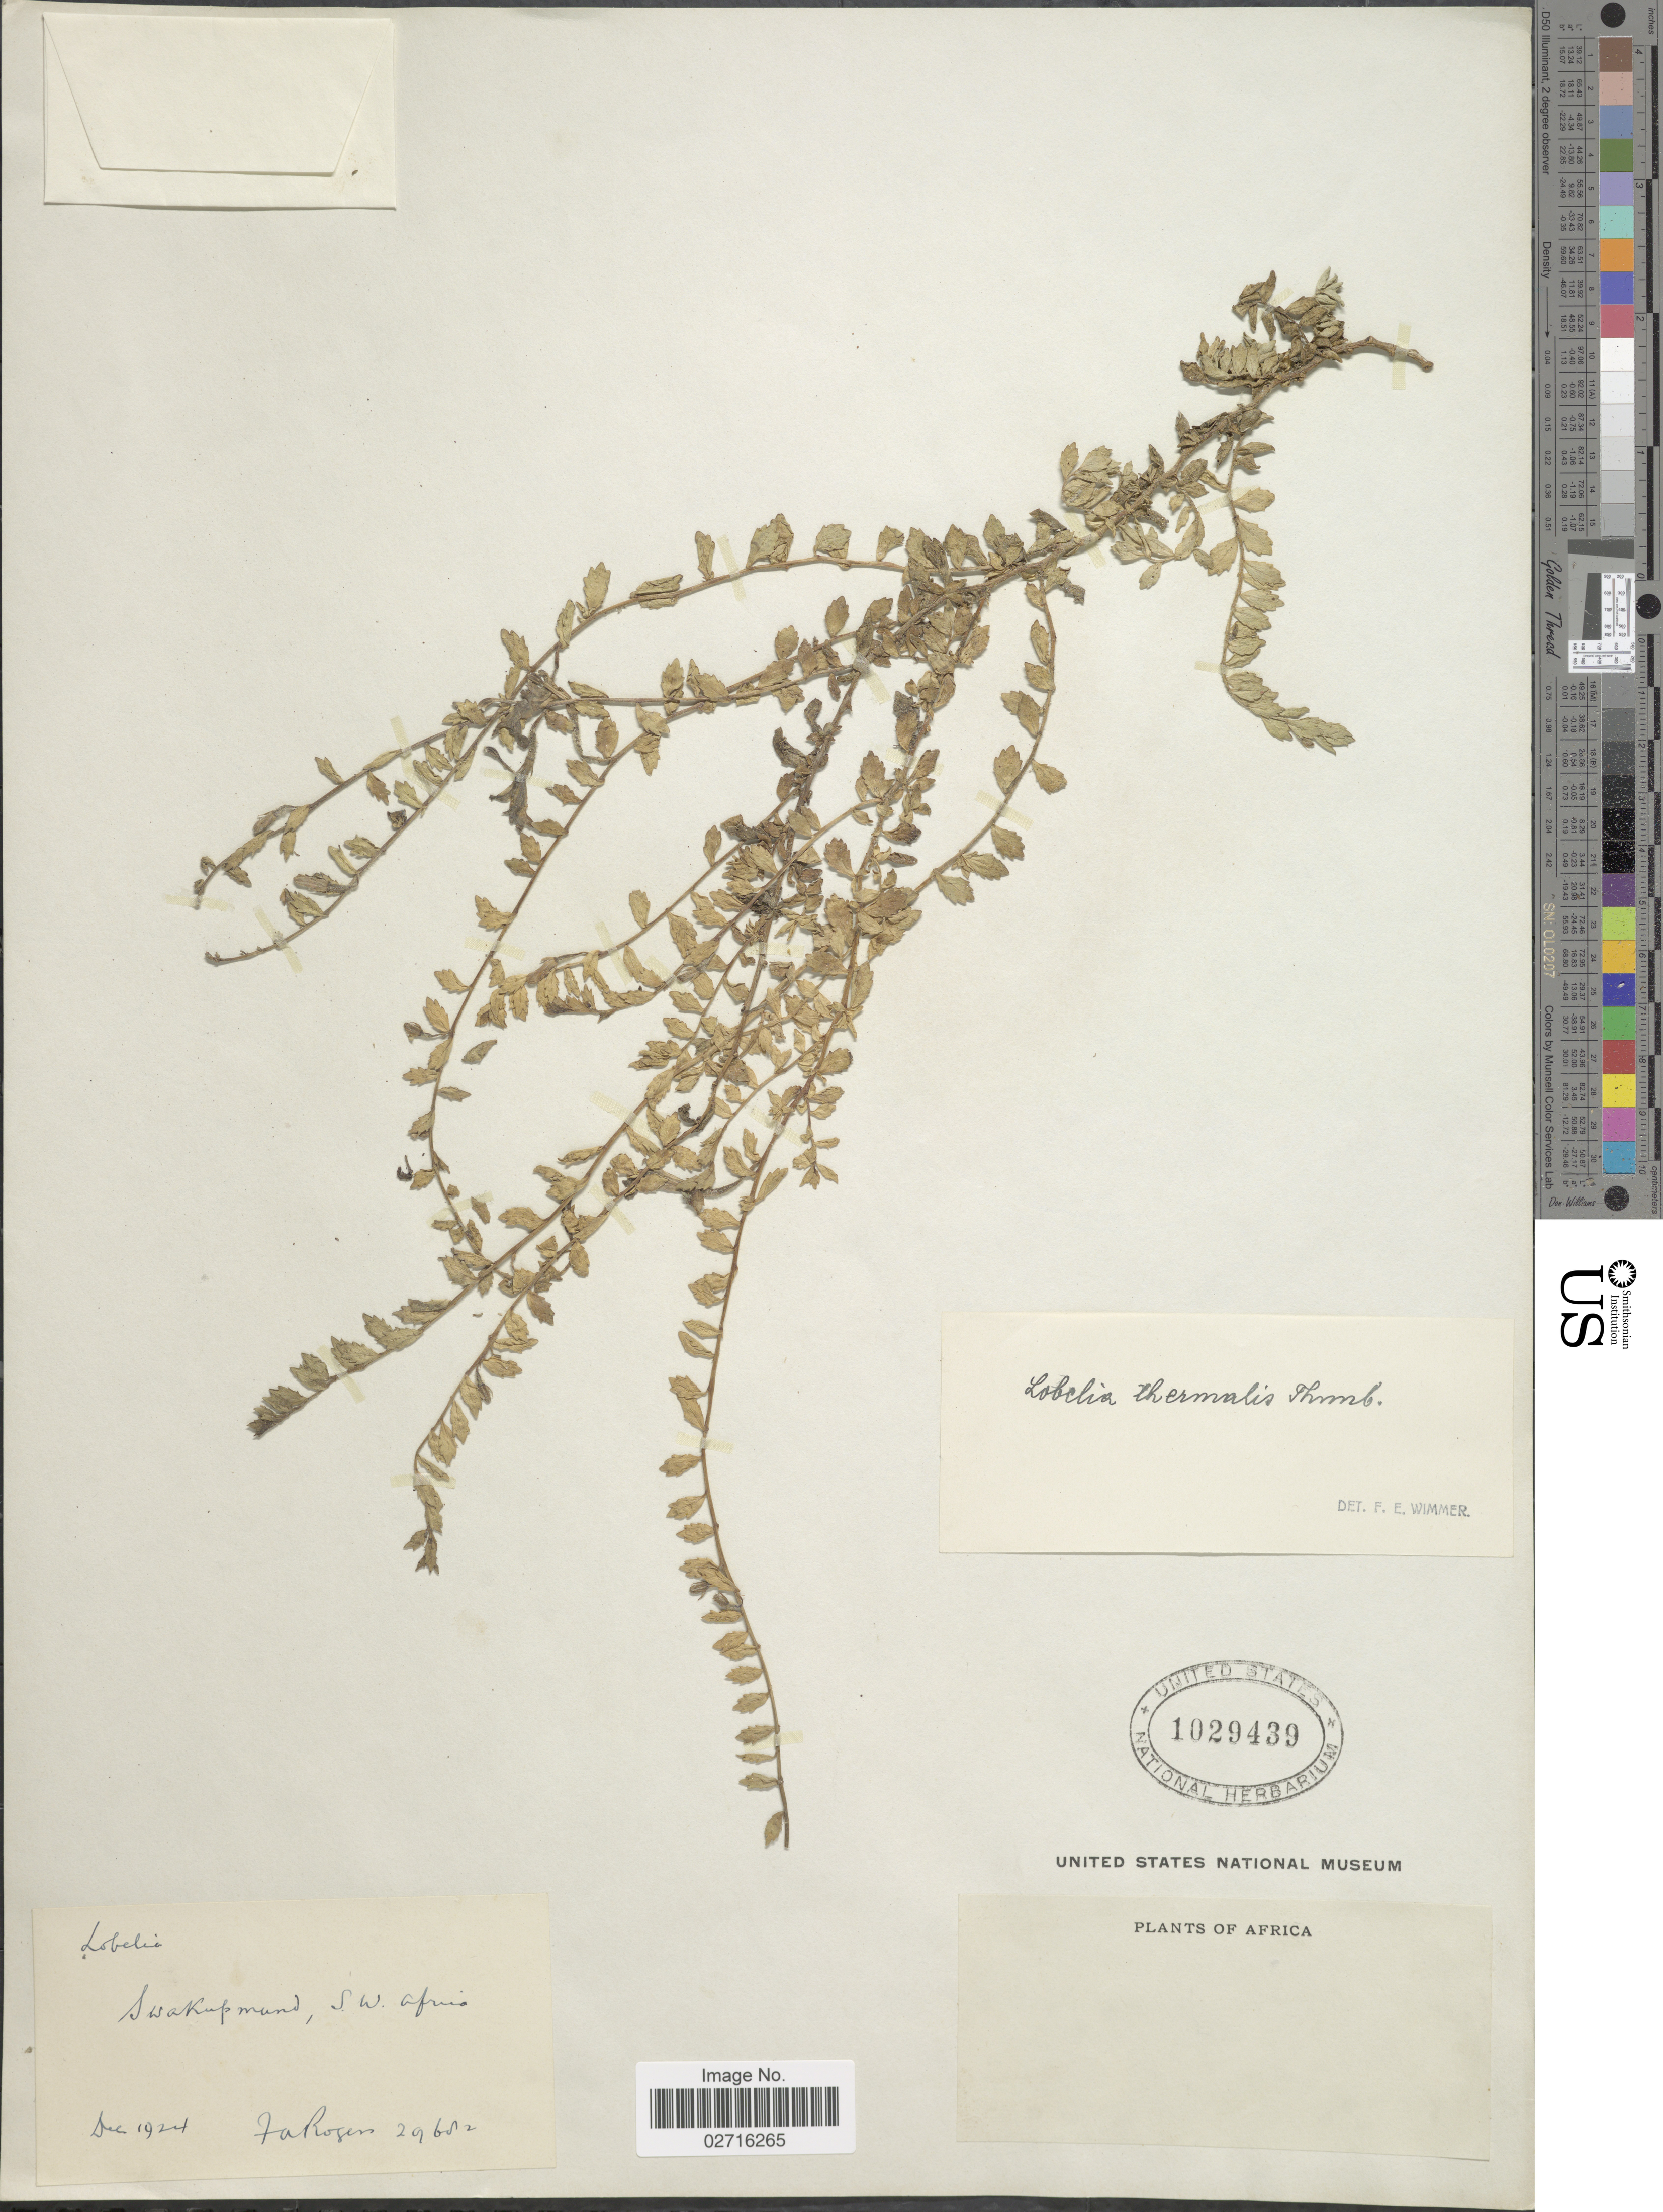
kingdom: Plantae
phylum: Tracheophyta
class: Magnoliopsida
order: Asterales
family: Campanulaceae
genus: Lobelia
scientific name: Lobelia thermalis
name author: Thunb.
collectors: F. A. Rogers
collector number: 29682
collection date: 1924-12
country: Namibia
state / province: Erongo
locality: Swakopmund, S.W. Africa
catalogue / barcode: US 1029439